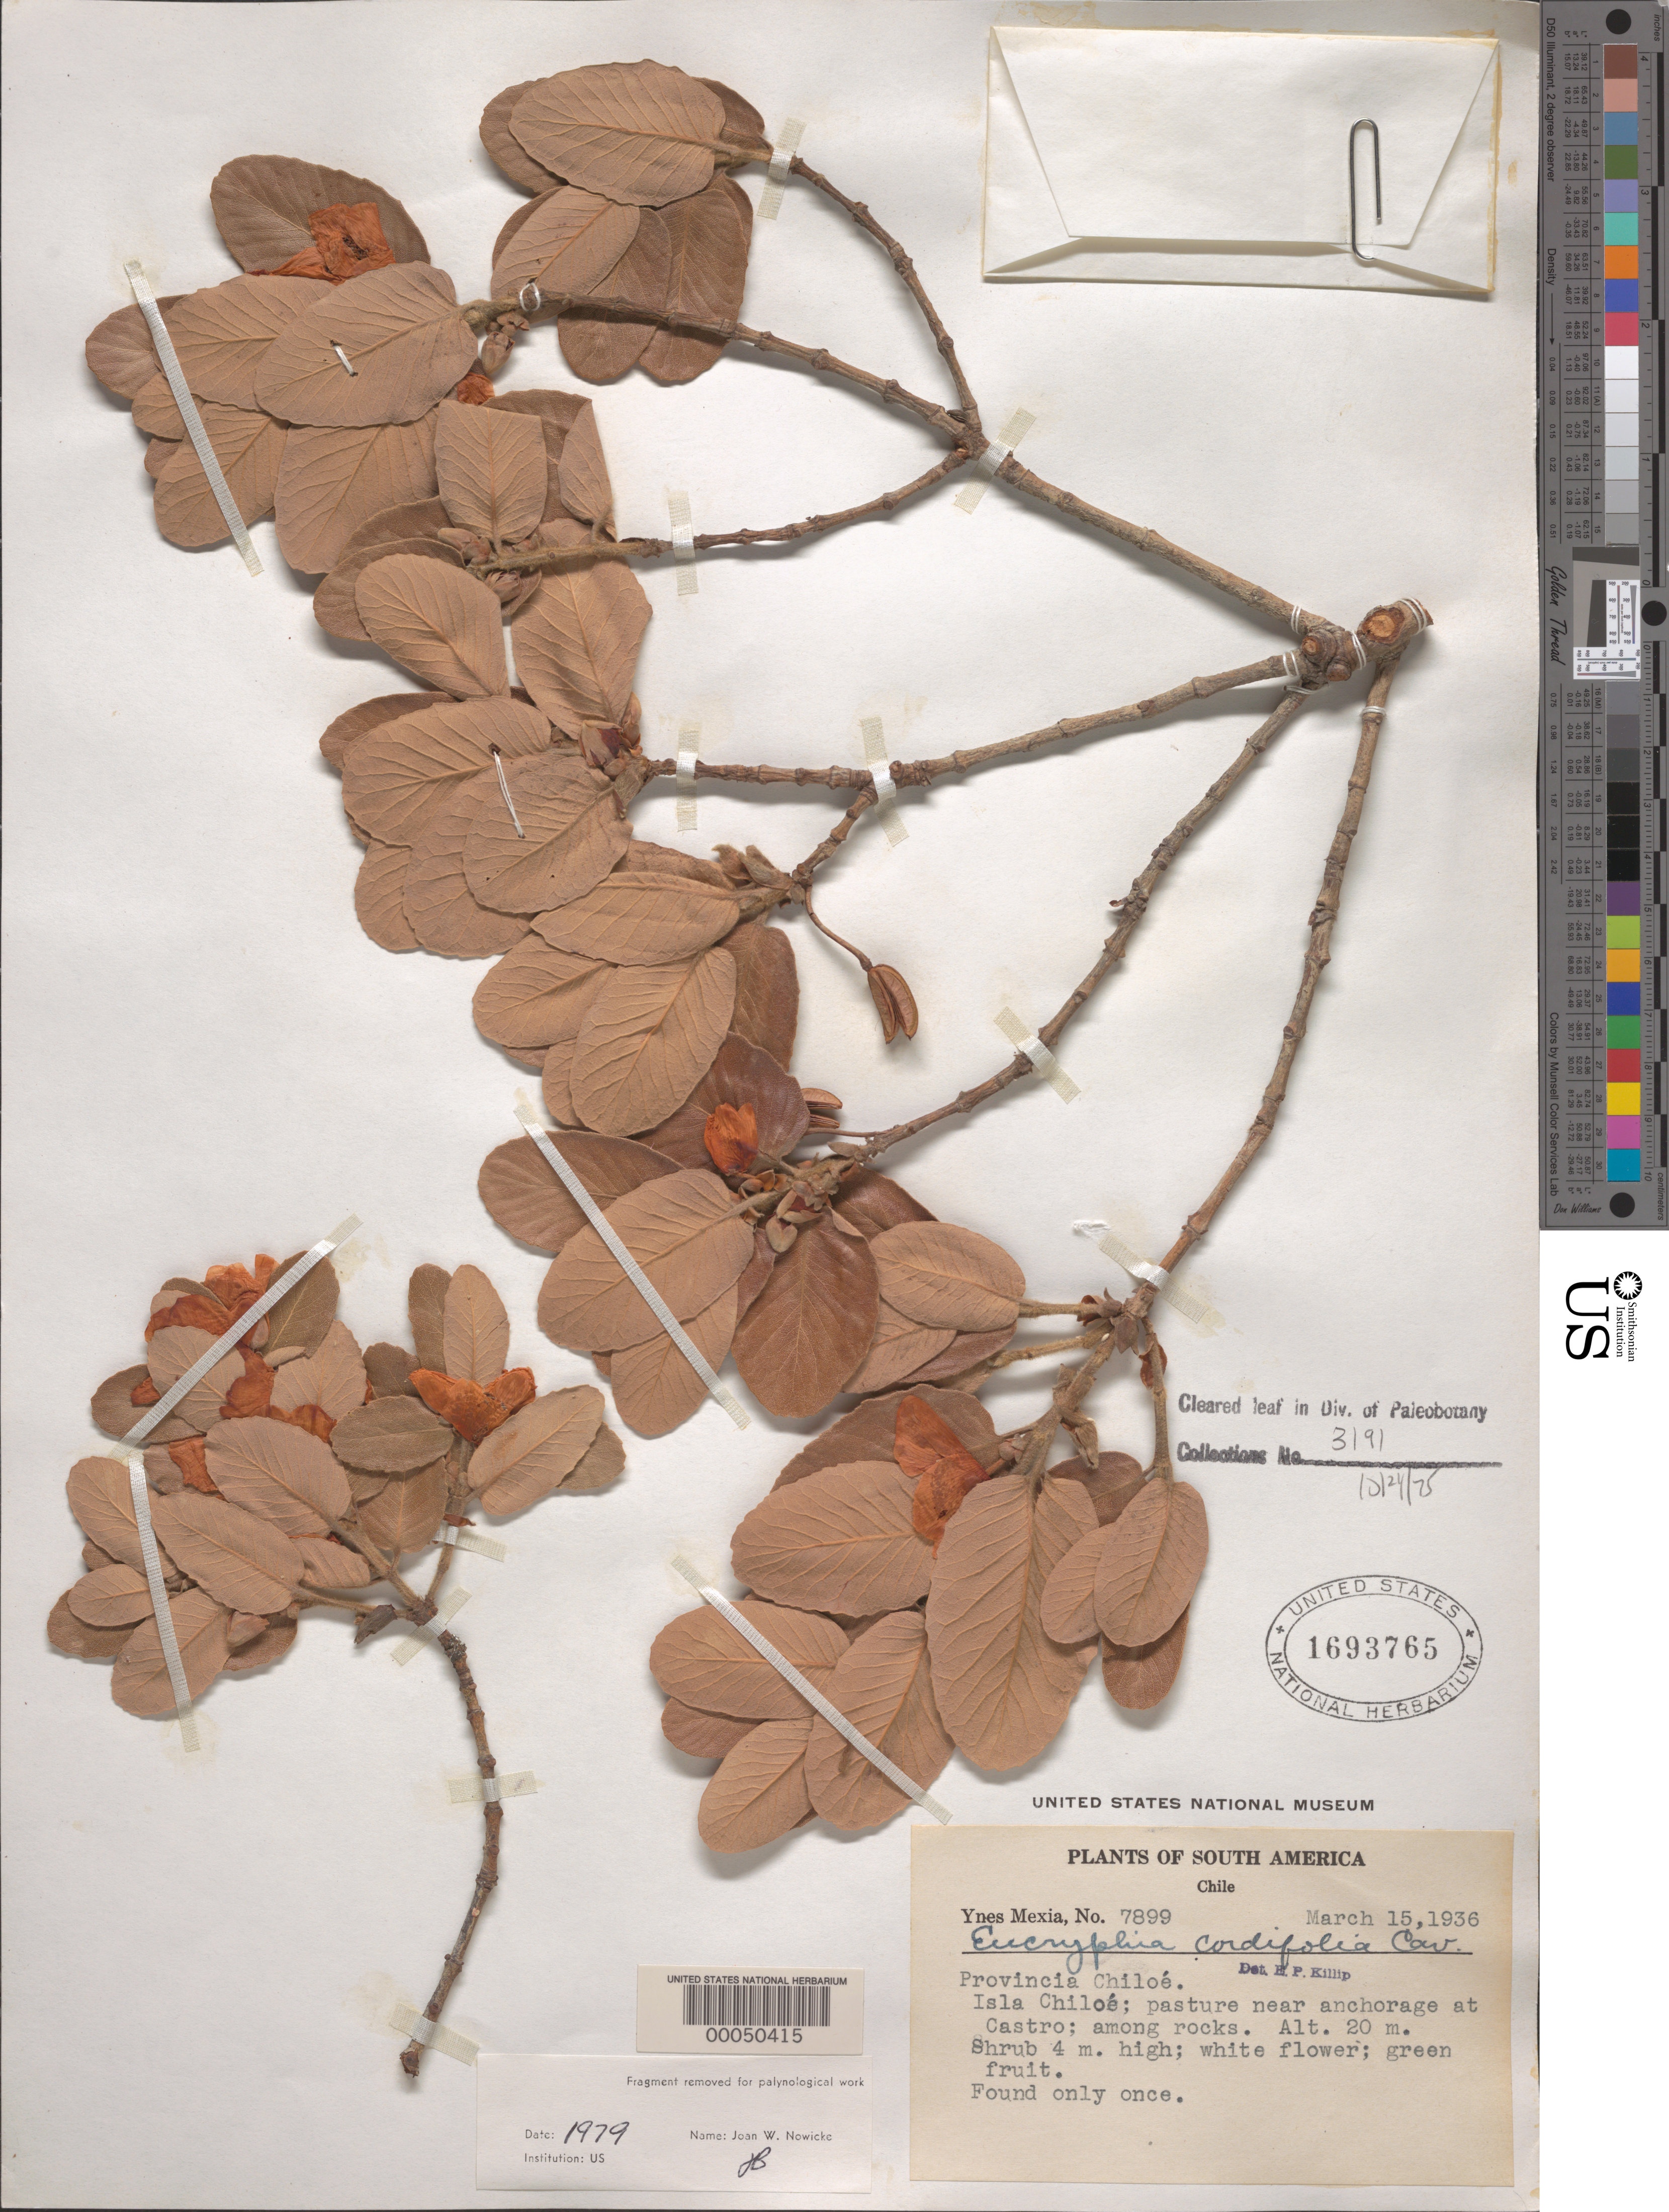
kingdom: Plantae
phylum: Tracheophyta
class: Magnoliopsida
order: Oxalidales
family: Cunoniaceae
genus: Eucryphia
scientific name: Eucryphia cordifolia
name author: Cav.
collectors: Y. Mexia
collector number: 7899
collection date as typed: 15 Mar 1936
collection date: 1936-03-15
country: Chile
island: Chiloé Island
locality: Pasture near anchorage at Castro; among rocks. [in former Chiloé Province]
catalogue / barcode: US 1693765